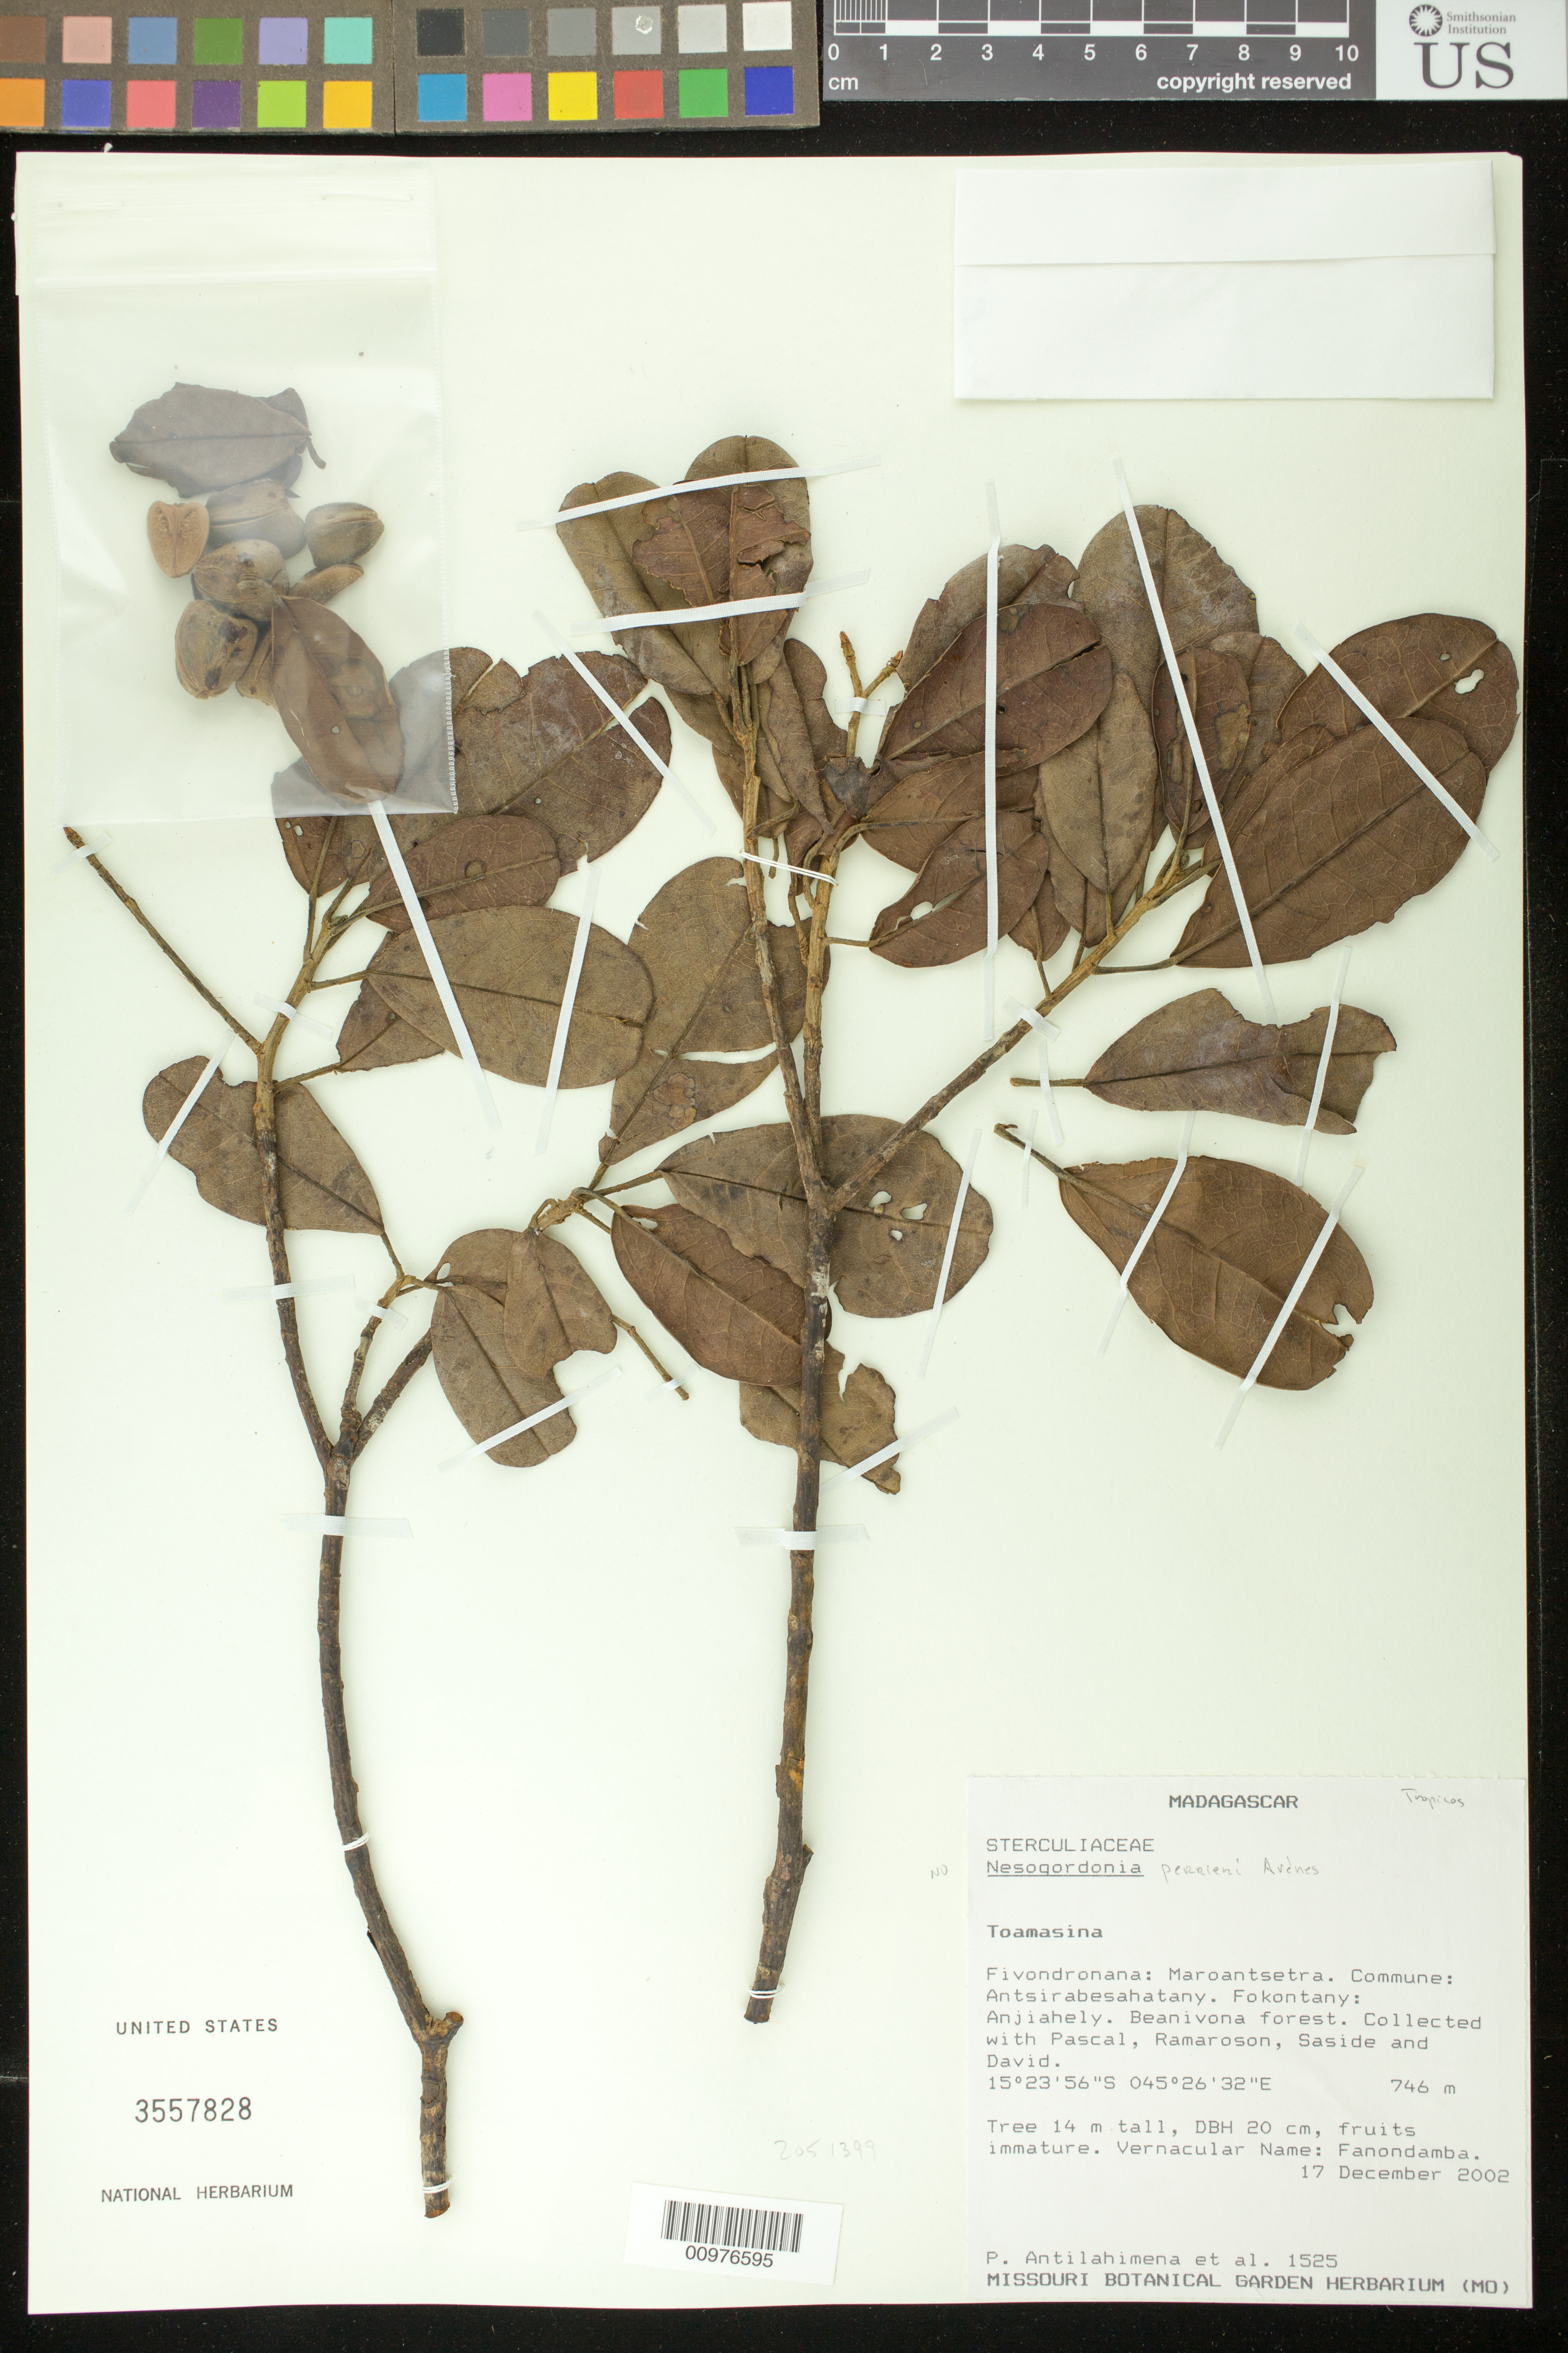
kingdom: Plantae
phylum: Tracheophyta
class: Magnoliopsida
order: Malvales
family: Malvaceae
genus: Nesogordonia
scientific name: Nesogordonia sp.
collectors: P. Antilahimena & et al.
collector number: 1525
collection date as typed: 17 Dec 2002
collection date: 2002-12-17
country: Madagascar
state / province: Analanjirofo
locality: Fivondronana: Maroantsetra. Commune: Antsirabesahatany. Fokontany: Anjiahely.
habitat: Beanivona forest.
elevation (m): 746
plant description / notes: Common name: Fanondamba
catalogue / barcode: US 3557828